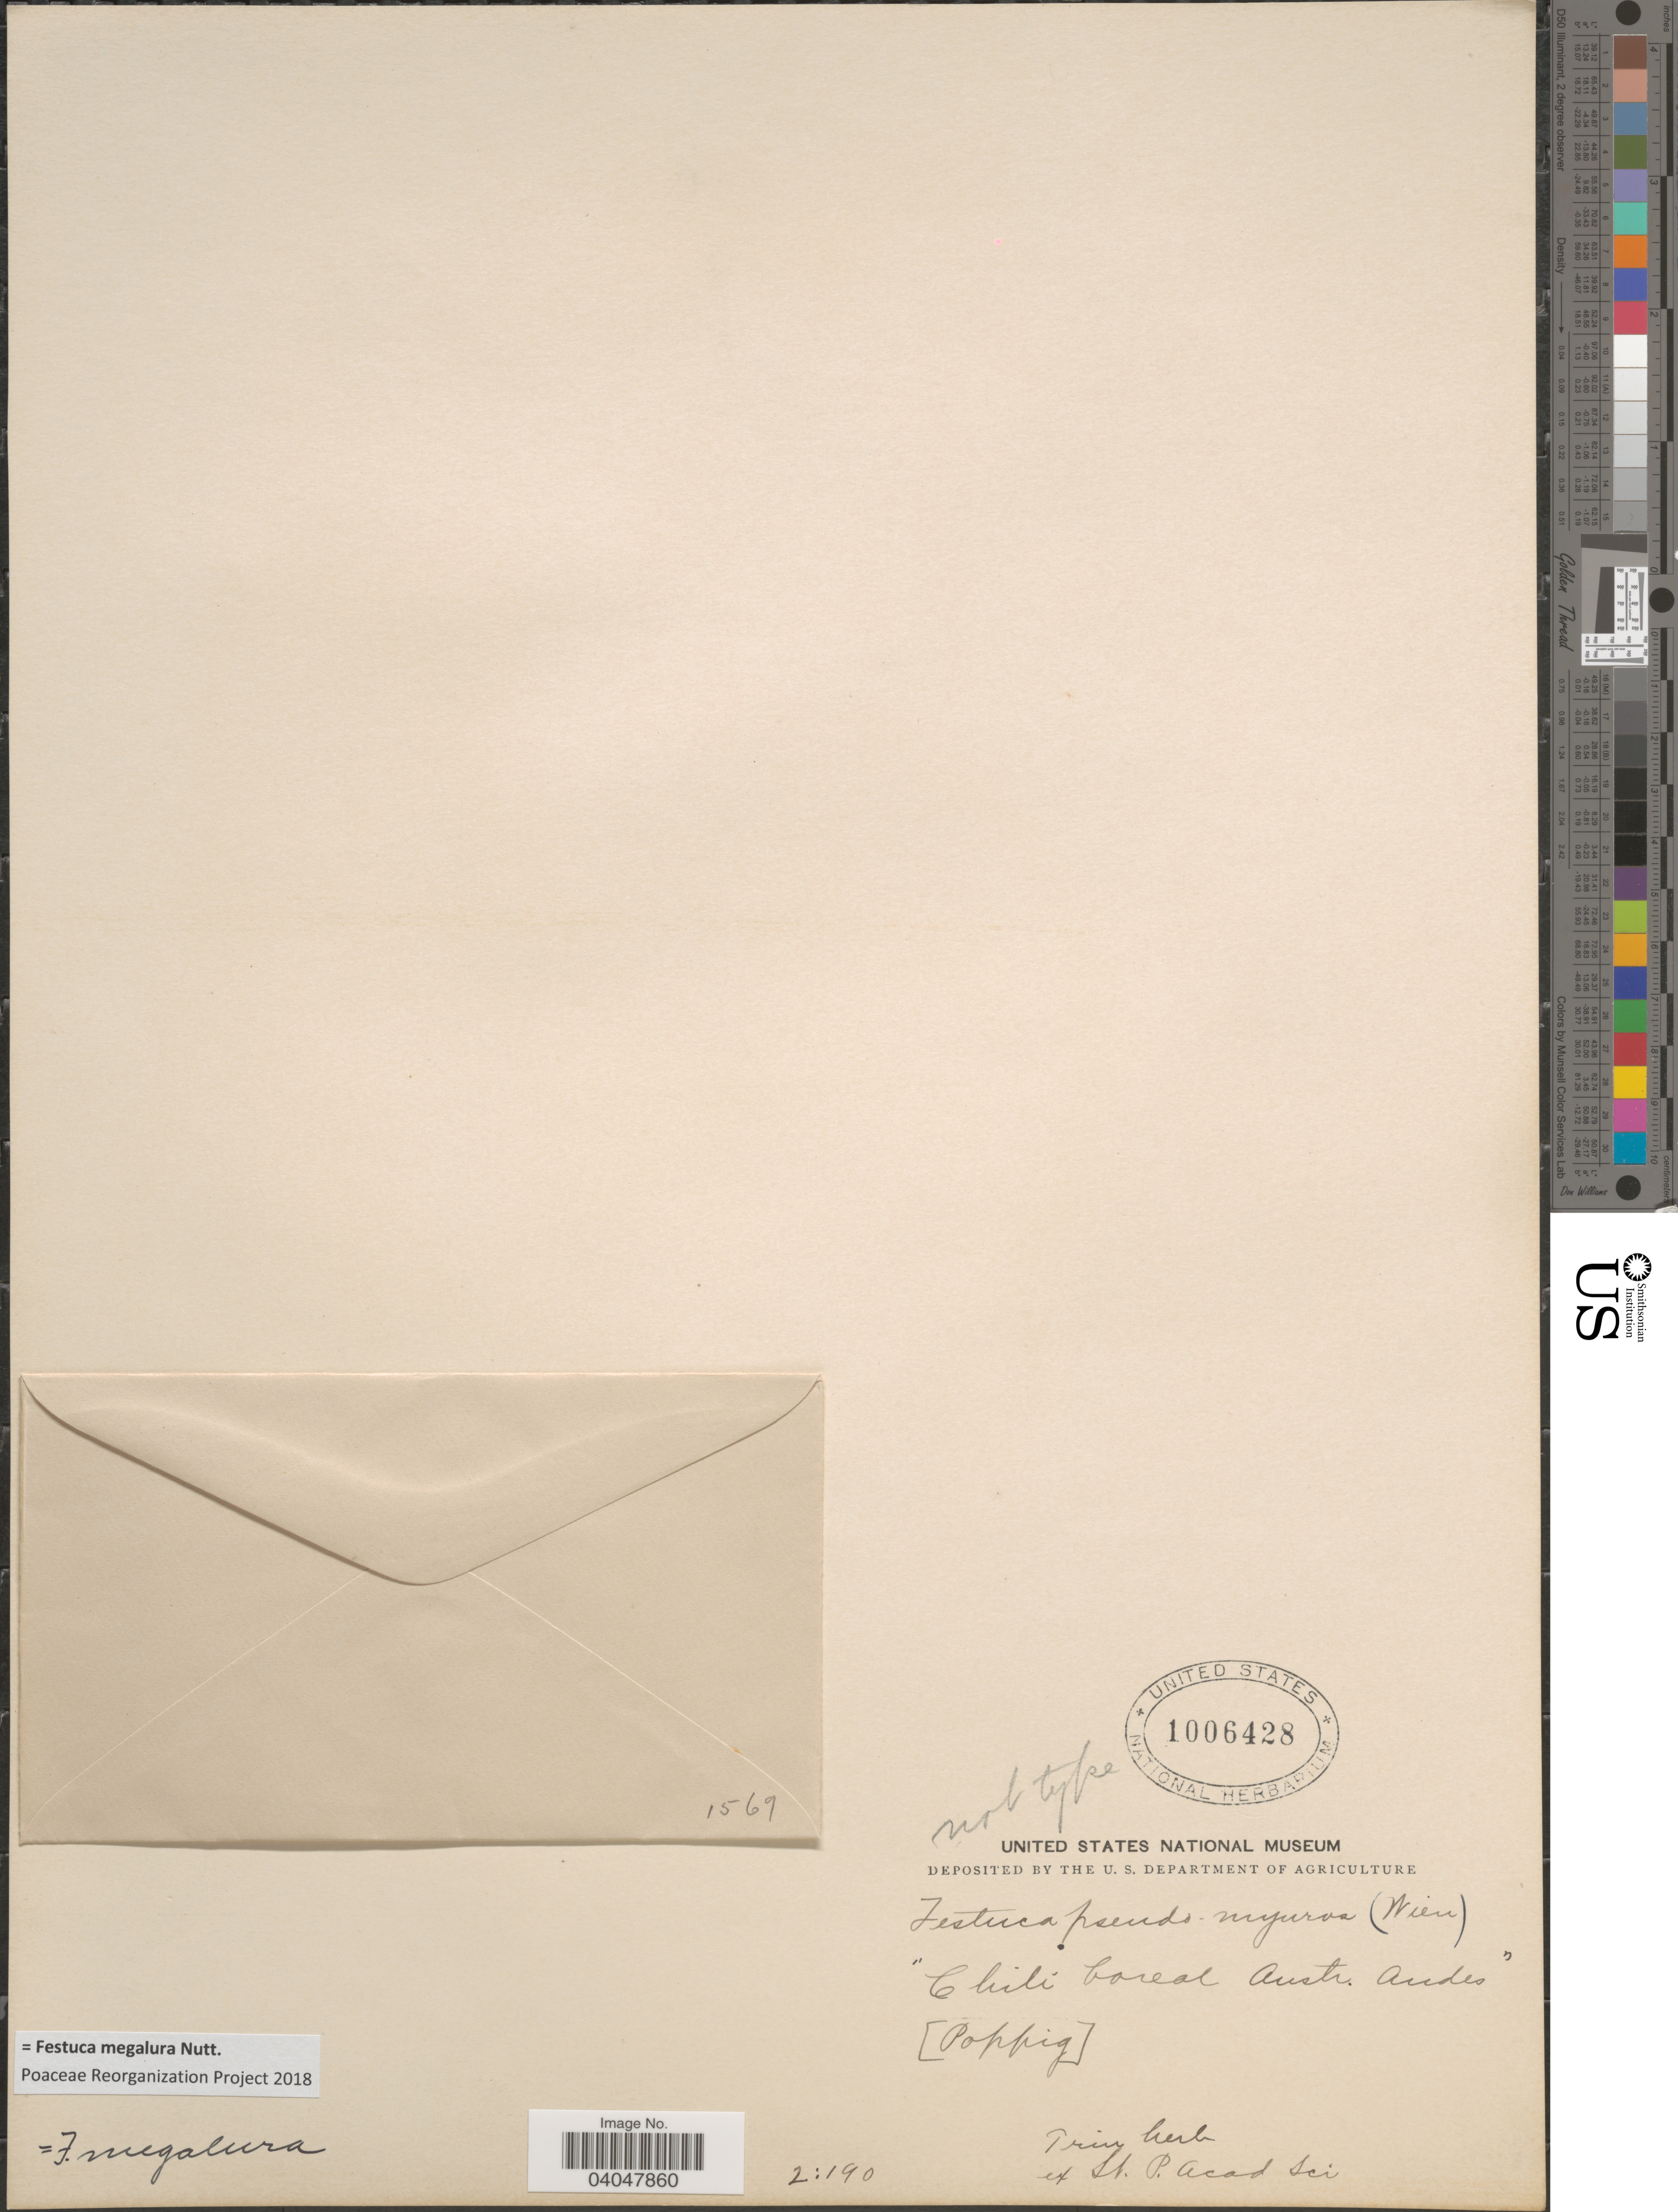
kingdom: Plantae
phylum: Tracheophyta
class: Liliopsida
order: Poales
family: Poaceae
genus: Festuca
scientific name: Festuca megalura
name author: Nutt.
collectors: -. Poppig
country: Chile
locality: Chili boreal Austr. Andes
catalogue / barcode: US 1006428